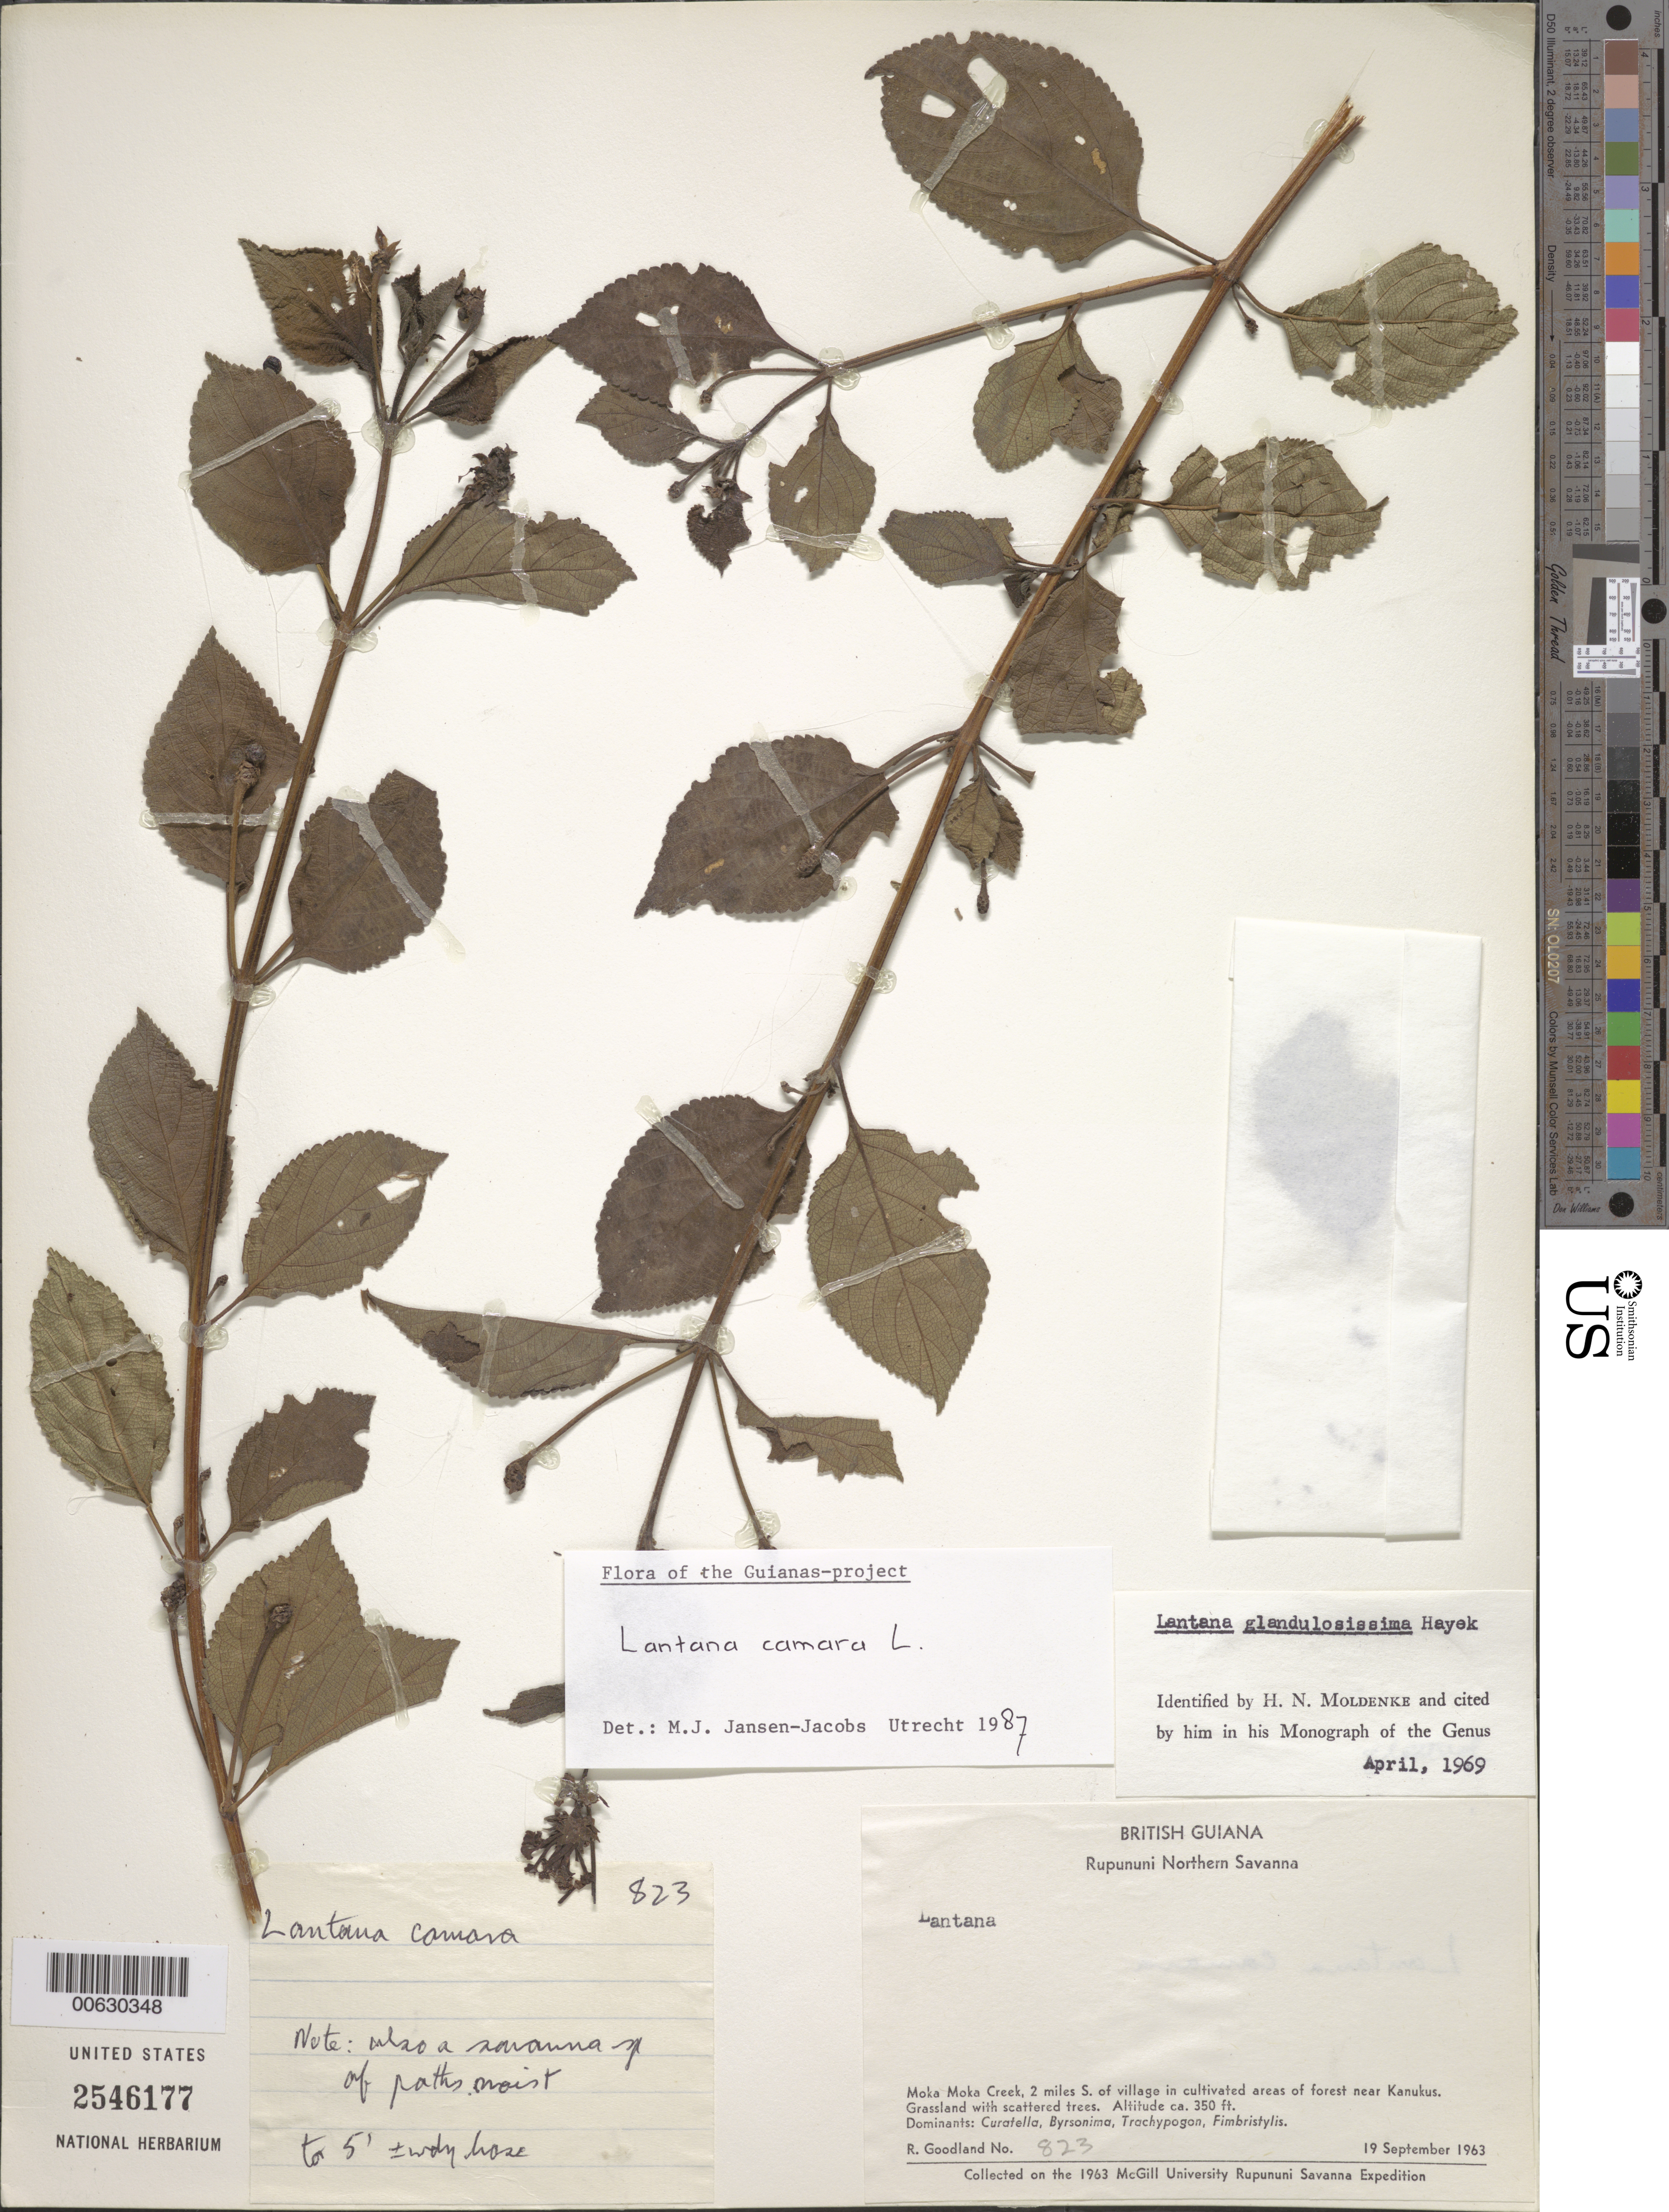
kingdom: Plantae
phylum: Tracheophyta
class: Magnoliopsida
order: Lamiales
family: Verbenaceae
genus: Lantana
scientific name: Lantana camara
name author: L.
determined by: Jansen-Jacobs, M. J., (U), Nationaal Herbarium Nederland, Utrecht University branch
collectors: R. Goodland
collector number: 823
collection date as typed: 19-Sep-63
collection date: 1963-09-19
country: Guyana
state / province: U. Takutu-U. Essequibo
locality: Rupununi Northern Savanna, Moka Moka Creek, 2 mi. S of village, near Kanukus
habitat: Grassland with scattered trees. Dominants: Curatella, Byrsonima, Trachypogon, Fimbristylis; in cultivated areas of forest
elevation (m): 107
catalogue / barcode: US 2546177